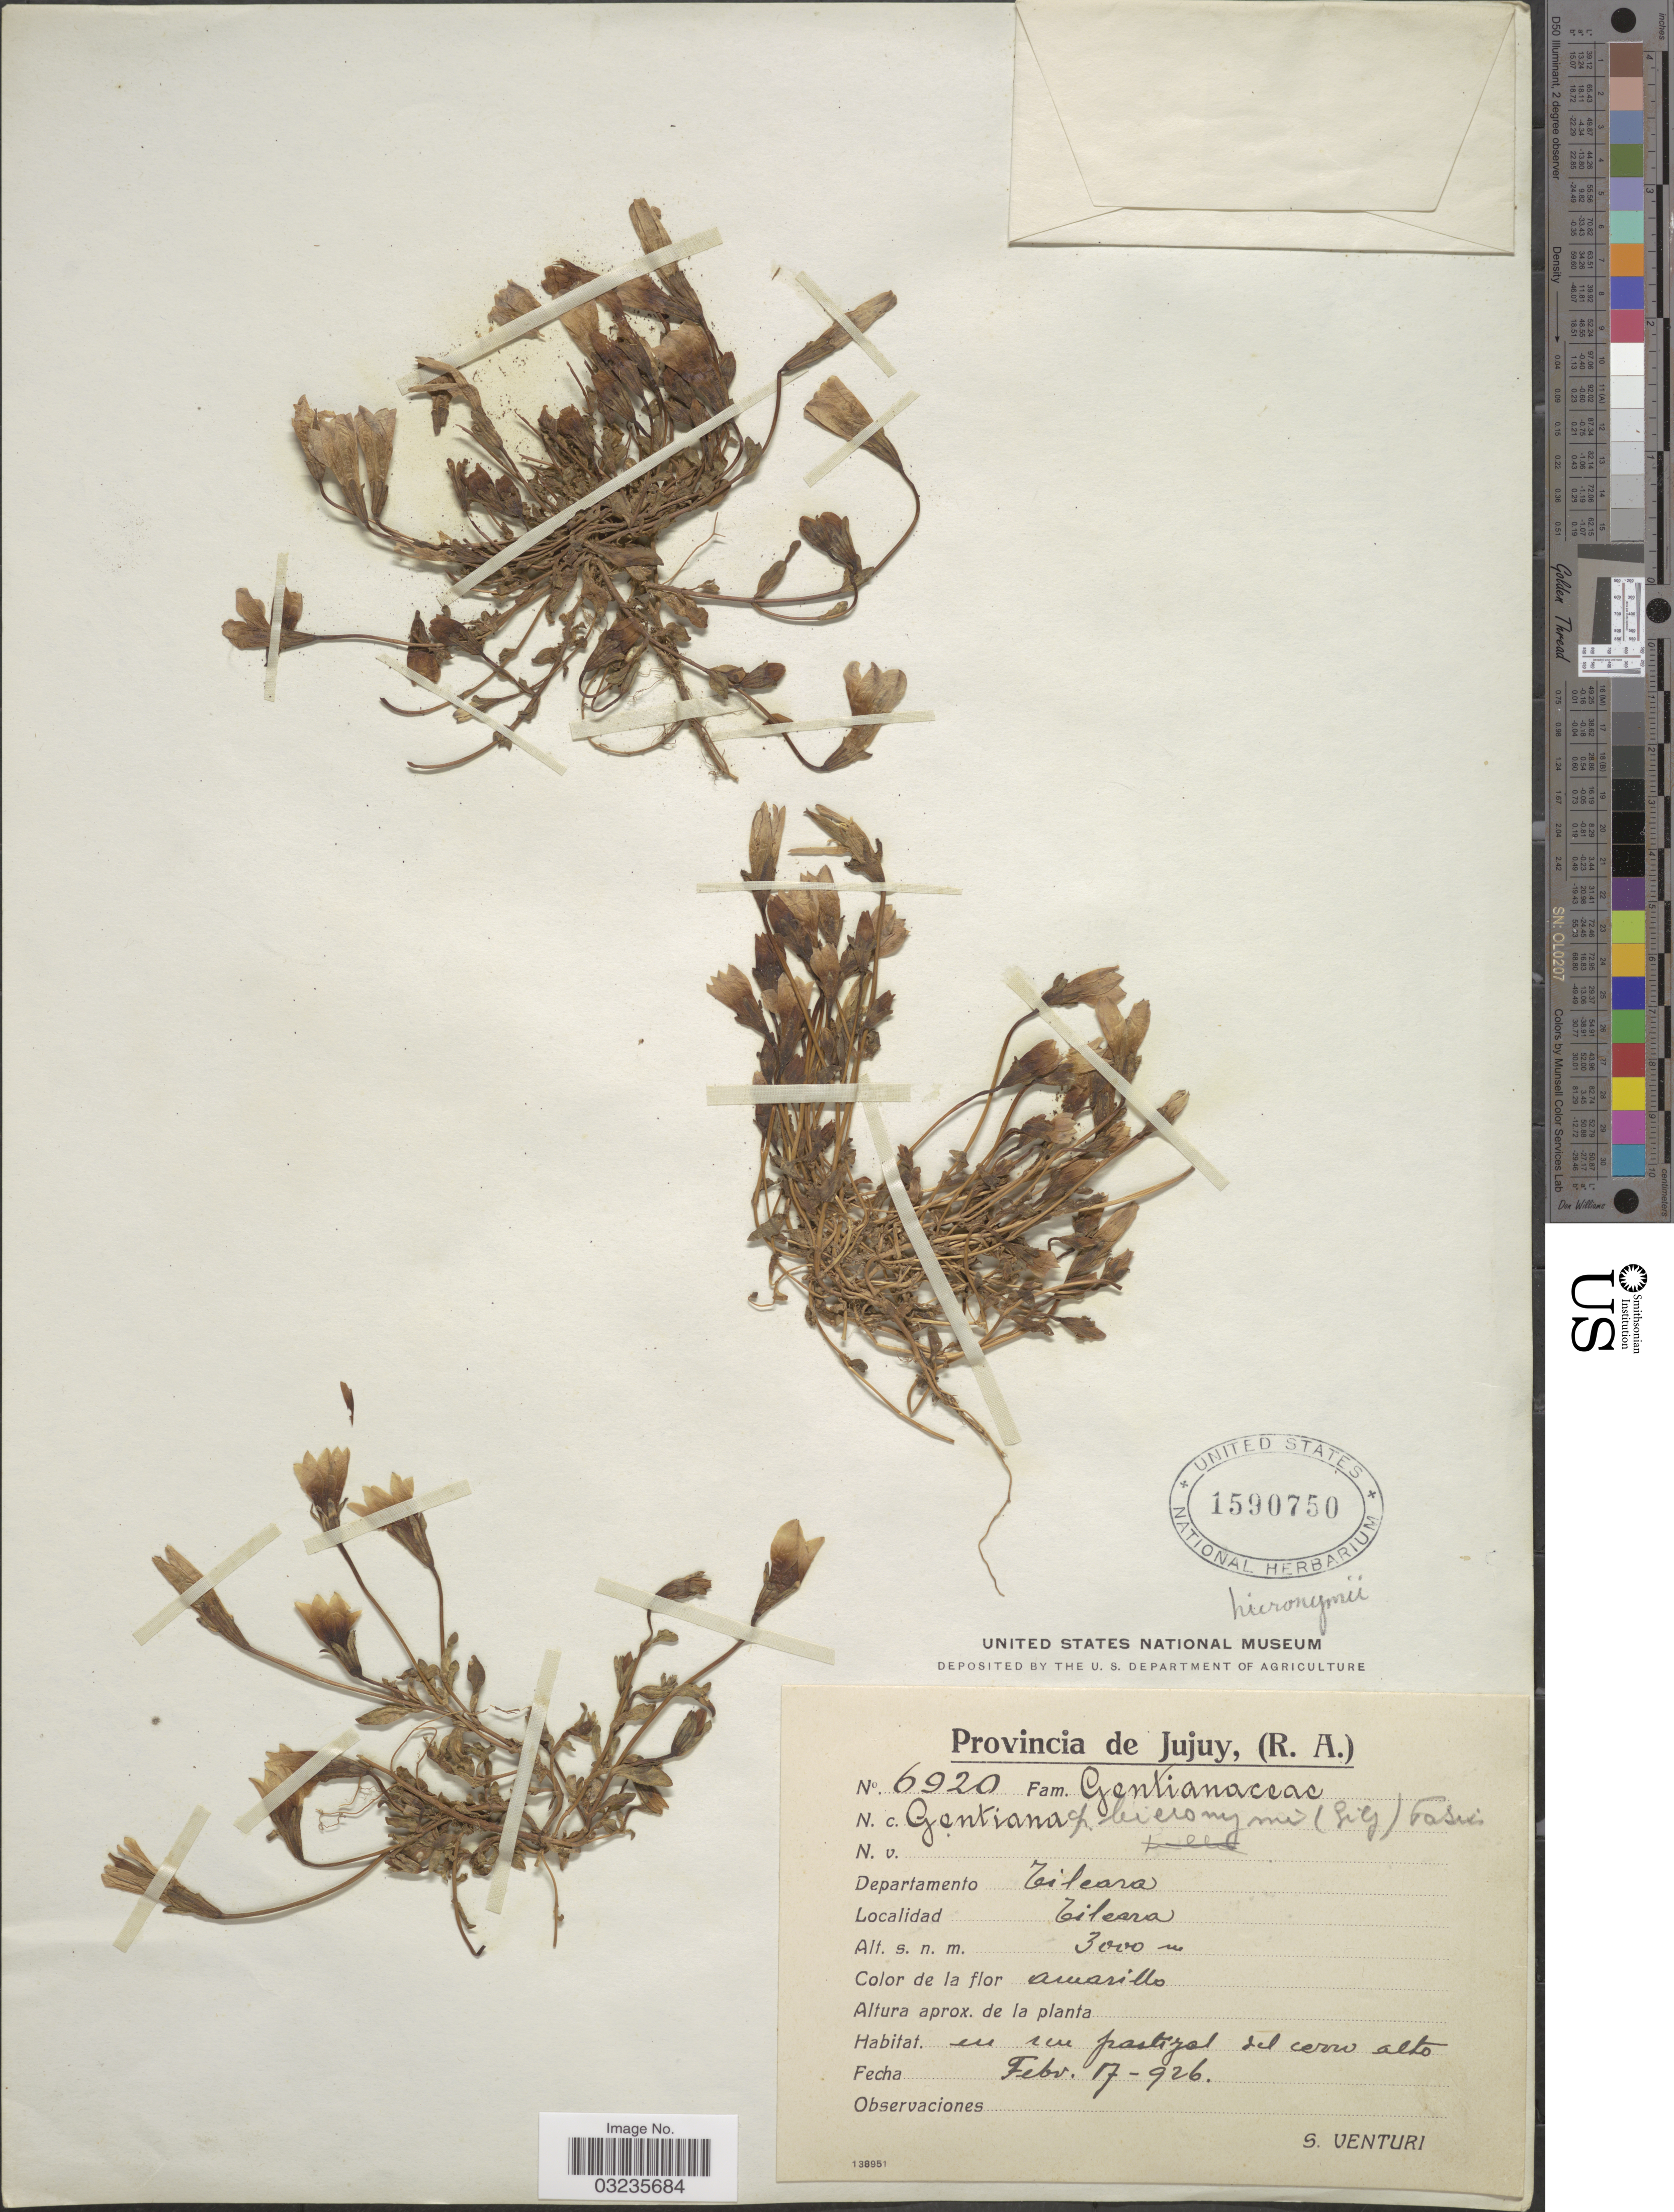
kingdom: Plantae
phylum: Tracheophyta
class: Magnoliopsida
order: Gentianales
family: Gentianaceae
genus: Gentiana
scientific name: Gentiana hieronymi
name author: Gilg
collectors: S. Venturi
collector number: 6920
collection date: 1926-02-17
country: Argentina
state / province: Jujuy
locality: Departamento Tilcara. Tilcara.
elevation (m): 3000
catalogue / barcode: US 1590750